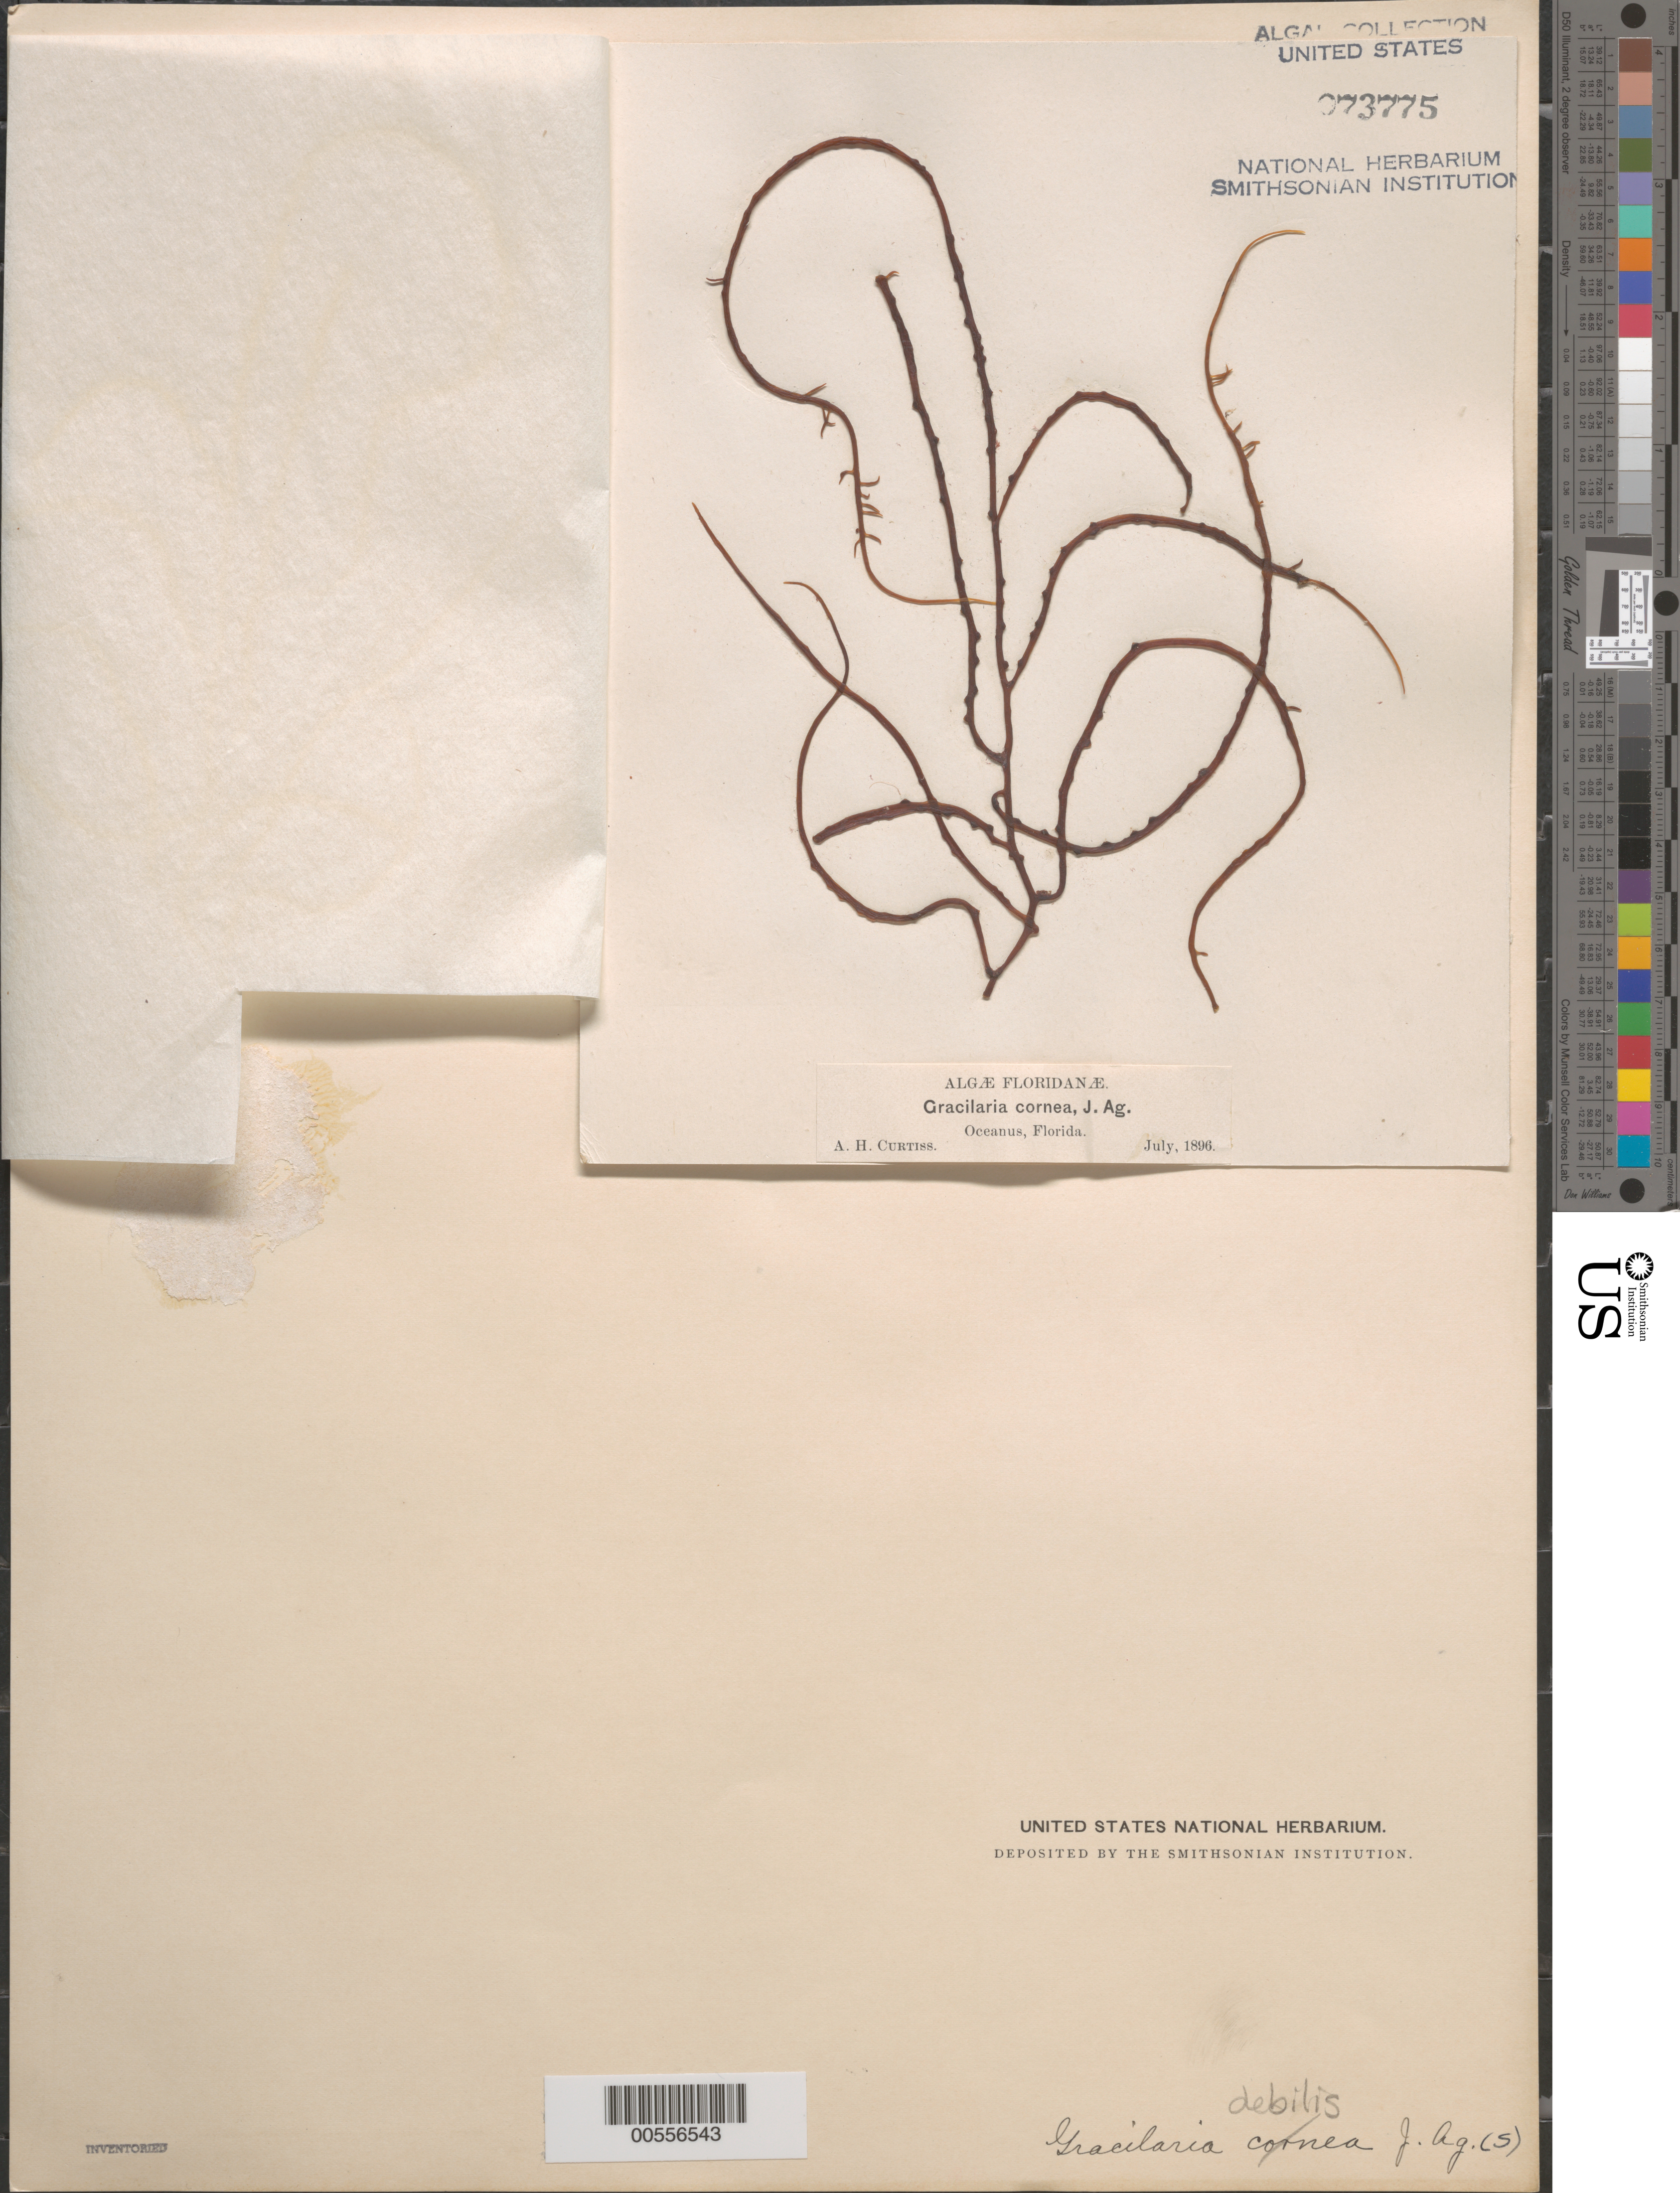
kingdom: Plantae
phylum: Rhodophyta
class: Florideophyceae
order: Gracilariales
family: Gracilariaceae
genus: Gracilaria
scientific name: Gracilaria debilis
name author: (Forssk.) Børgesen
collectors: A. H. Curtiss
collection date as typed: Jul 1896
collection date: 1896-07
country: United States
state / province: Florida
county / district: Brevard County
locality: Oceanus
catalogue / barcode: US 73775